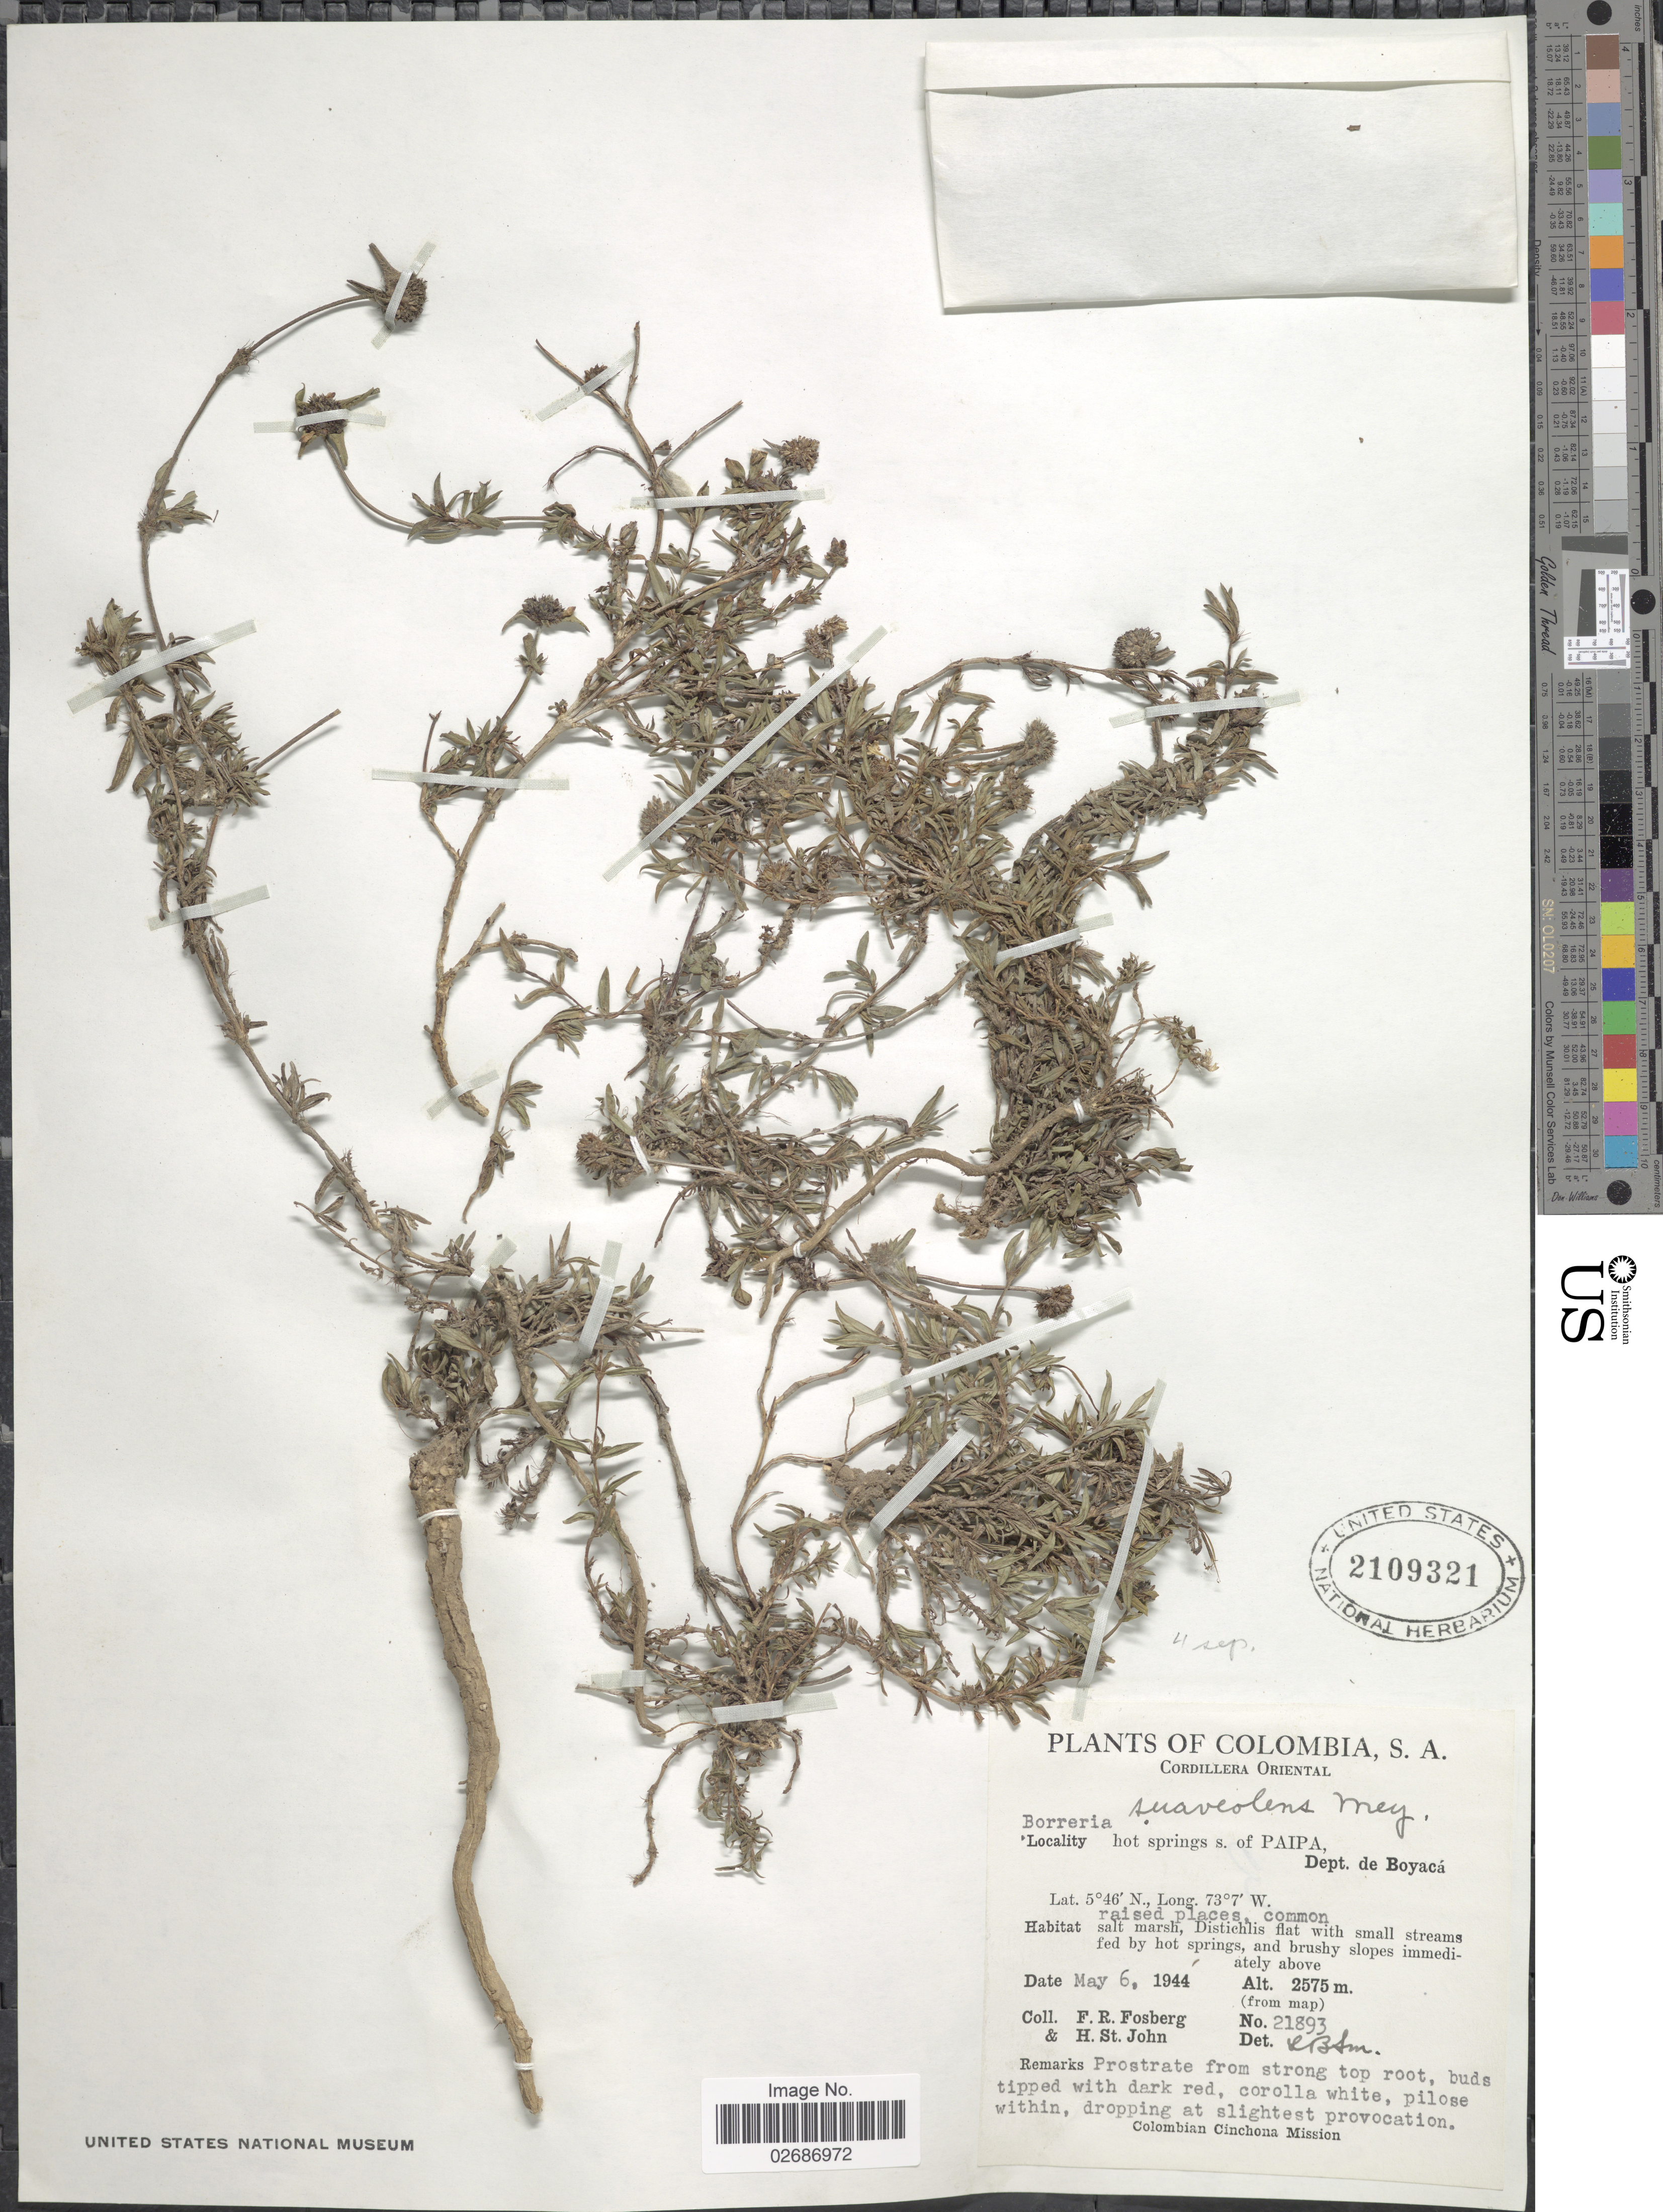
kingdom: Plantae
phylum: Tracheophyta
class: Magnoliopsida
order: Gentianales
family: Rubiaceae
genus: Borreria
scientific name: Borreria suaveolens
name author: G. Mey.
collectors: F. R. Fosberg & H. St. John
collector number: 21893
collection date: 1944-05-06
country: Colombia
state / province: Boyacá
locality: Hot springs s. of Paipa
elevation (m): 2575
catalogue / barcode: US 2109321